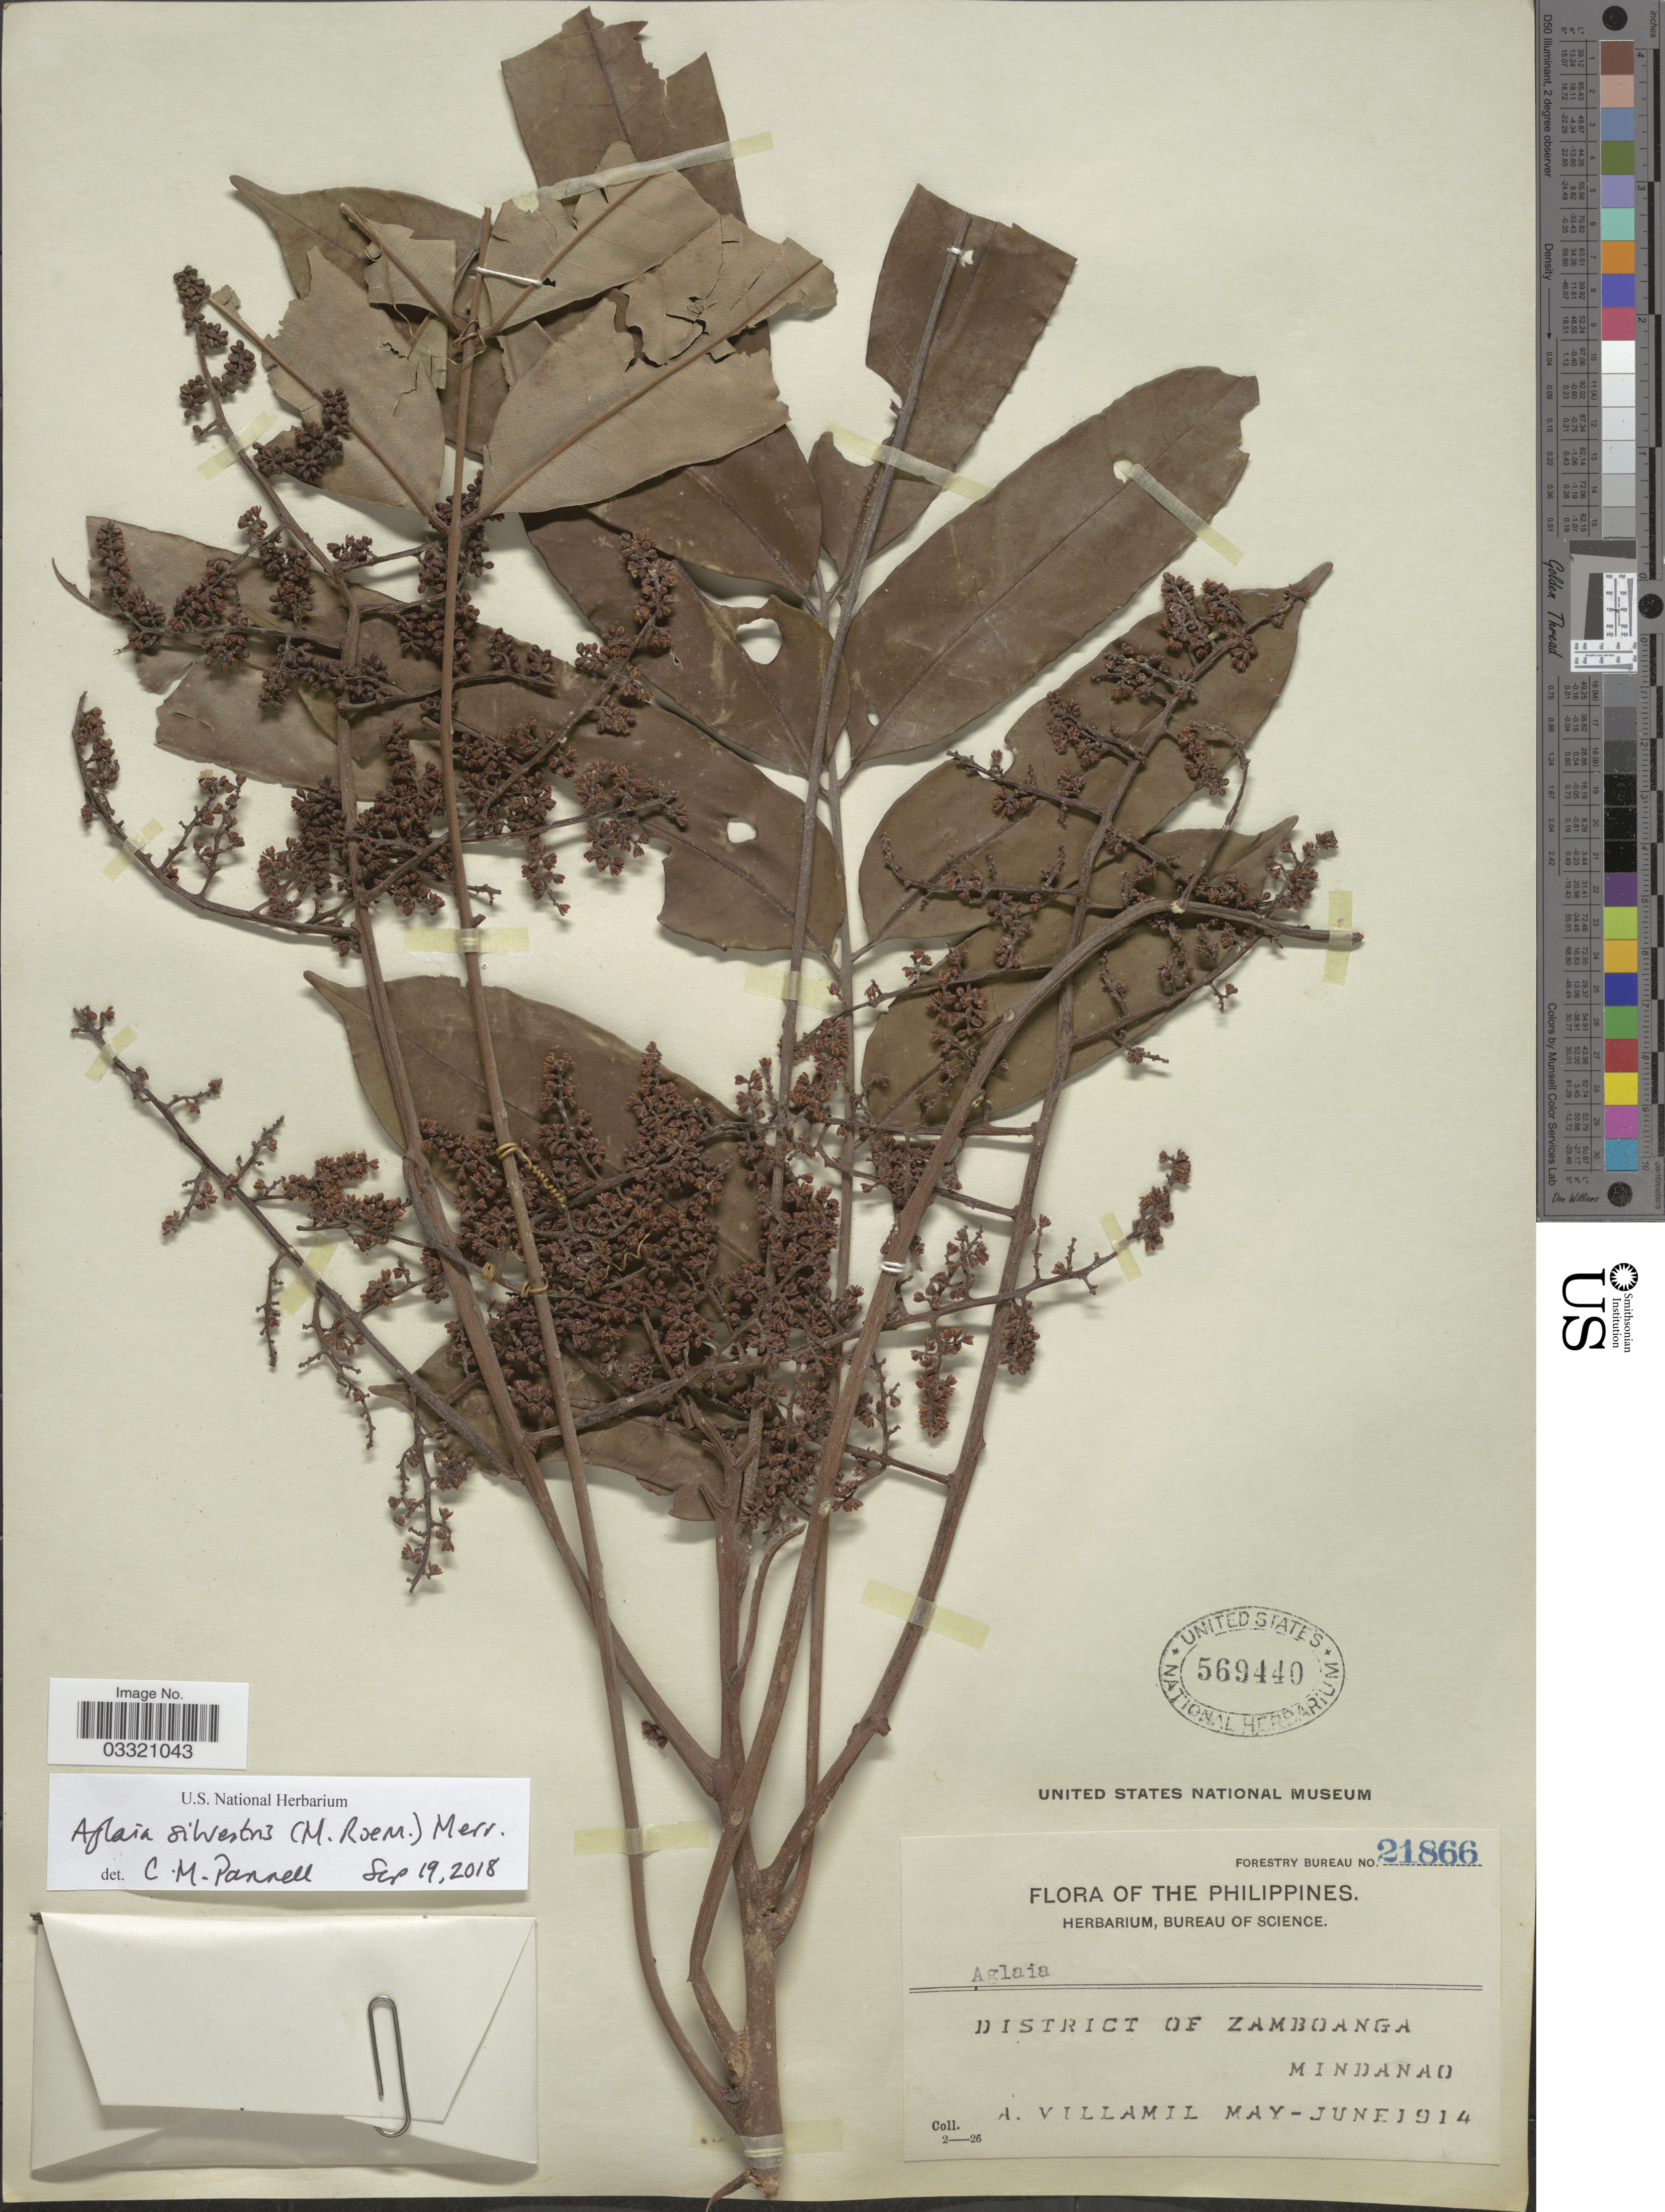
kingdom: Plantae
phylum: Tracheophyta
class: Magnoliopsida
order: Sapindales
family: Meliaceae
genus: Aglaia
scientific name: Aglaia silvestris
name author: (M. Roem.) Merr.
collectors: A. Villamil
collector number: Forestry Bureau 21866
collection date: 1914-05/1914-06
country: Philippines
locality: District of Zamboanga. Mindanao.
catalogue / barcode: US 569440